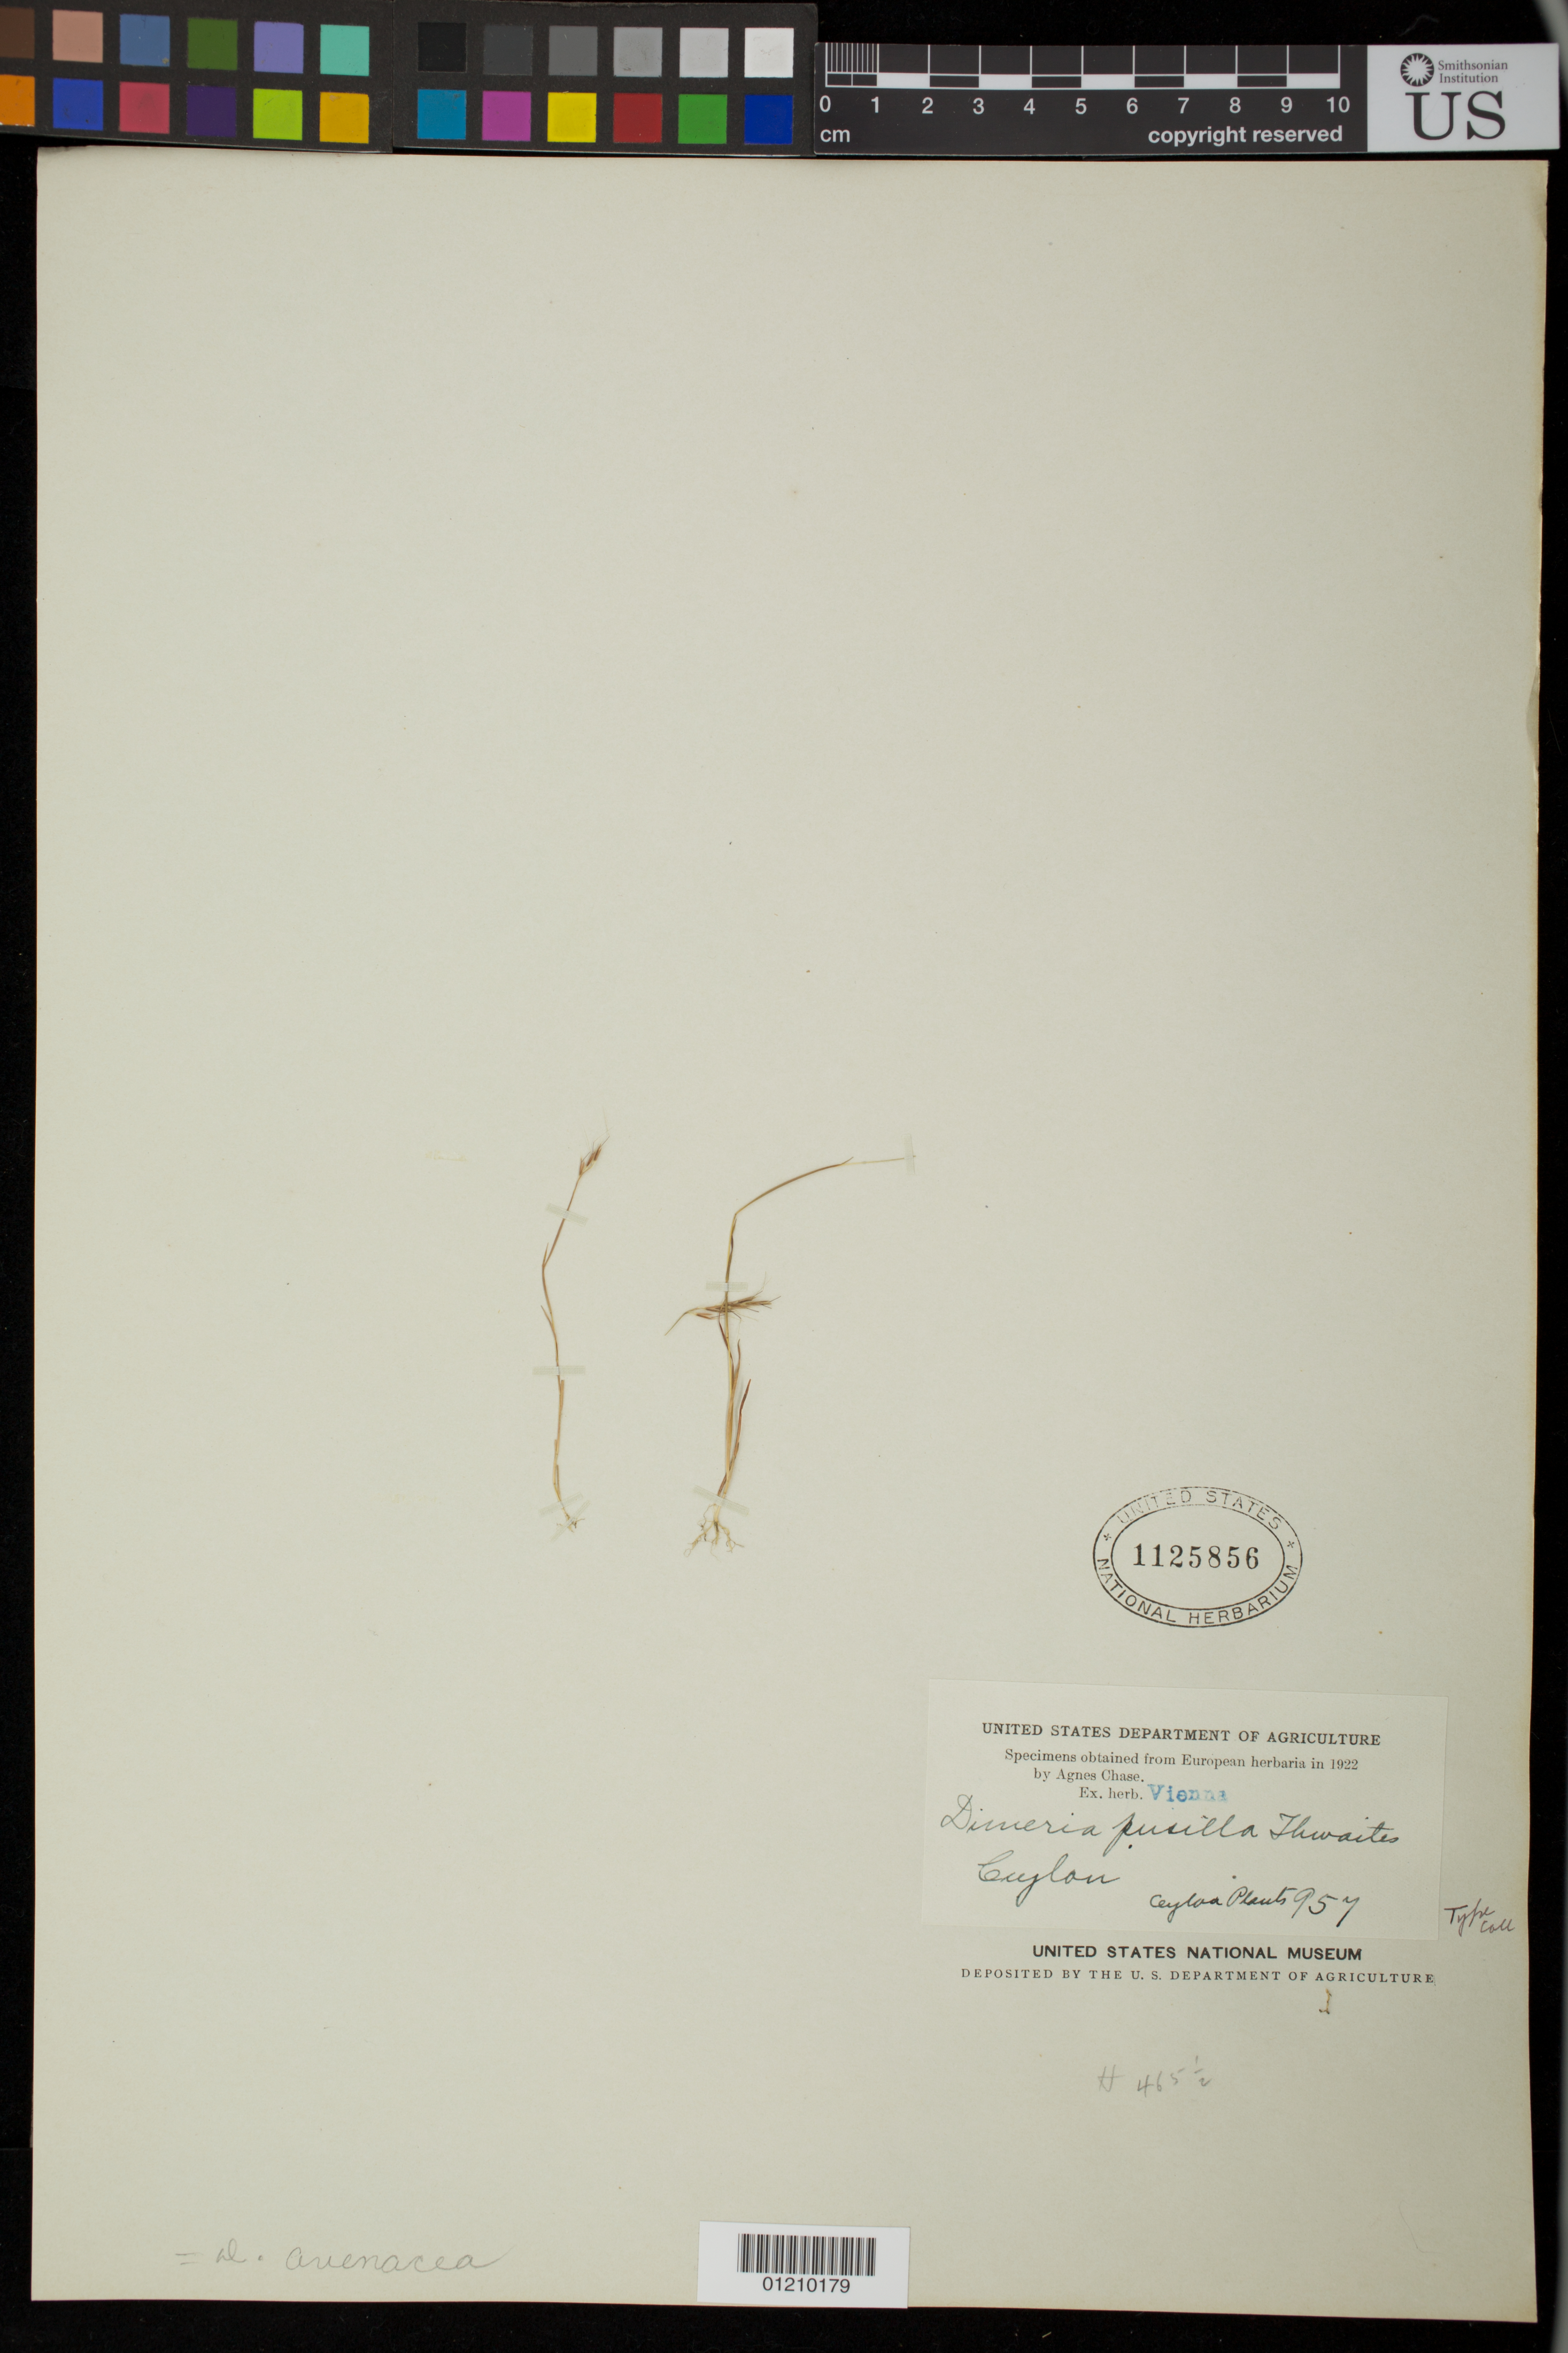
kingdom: Plantae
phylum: Tracheophyta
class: Liliopsida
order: Poales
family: Poaceae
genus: Dimeria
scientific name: Dimeria pusilla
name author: Thwaites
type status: Type Collection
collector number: C.P.957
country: Sri Lanka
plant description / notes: Fragmentary material of type specimen ex herb. Vienna.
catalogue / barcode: US 1125856